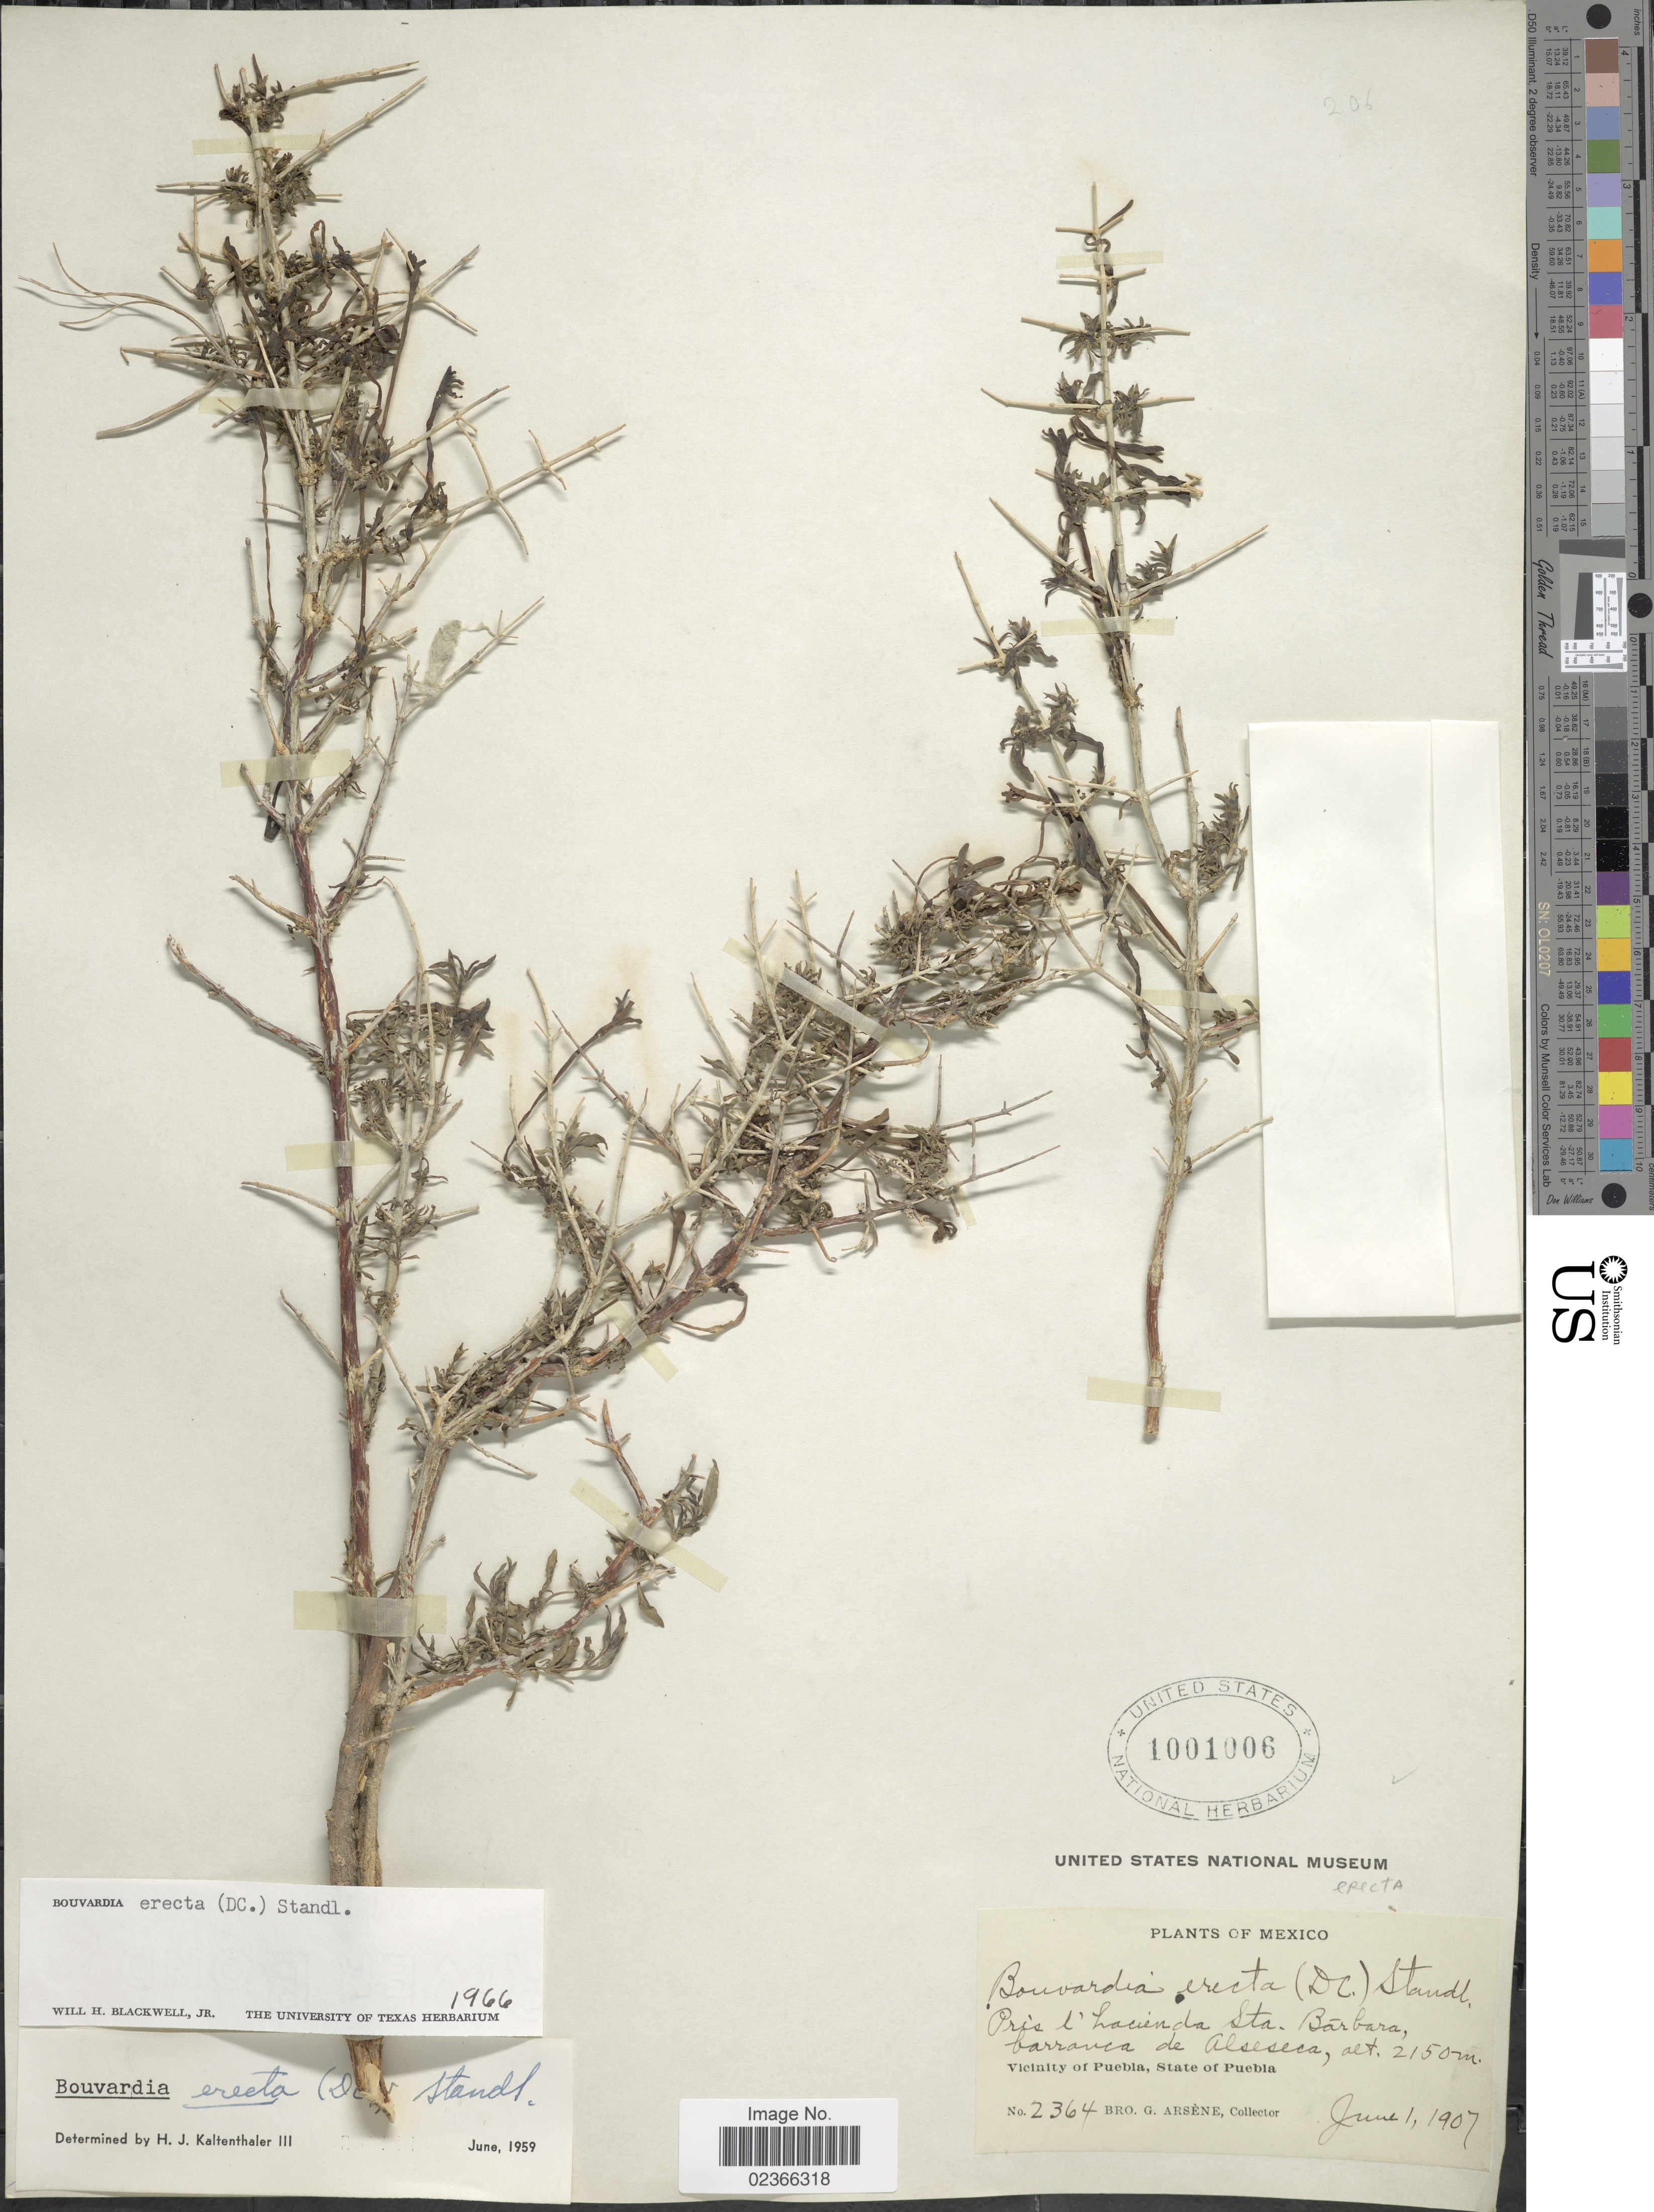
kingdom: Plantae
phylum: Tracheophyta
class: Magnoliopsida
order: Gentianales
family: Rubiaceae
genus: Bouvardia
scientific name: Bouvardia erecta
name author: (DC.) Standl.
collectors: Bro. G. Arsène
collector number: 2364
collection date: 1907-06-01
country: Mexico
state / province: Puebla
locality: Pris l'hacienda Sta, Barbara, barranca de Alseseca, Vicinity of Puebla, State of Puebla.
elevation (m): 2150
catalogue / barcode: US 1001006